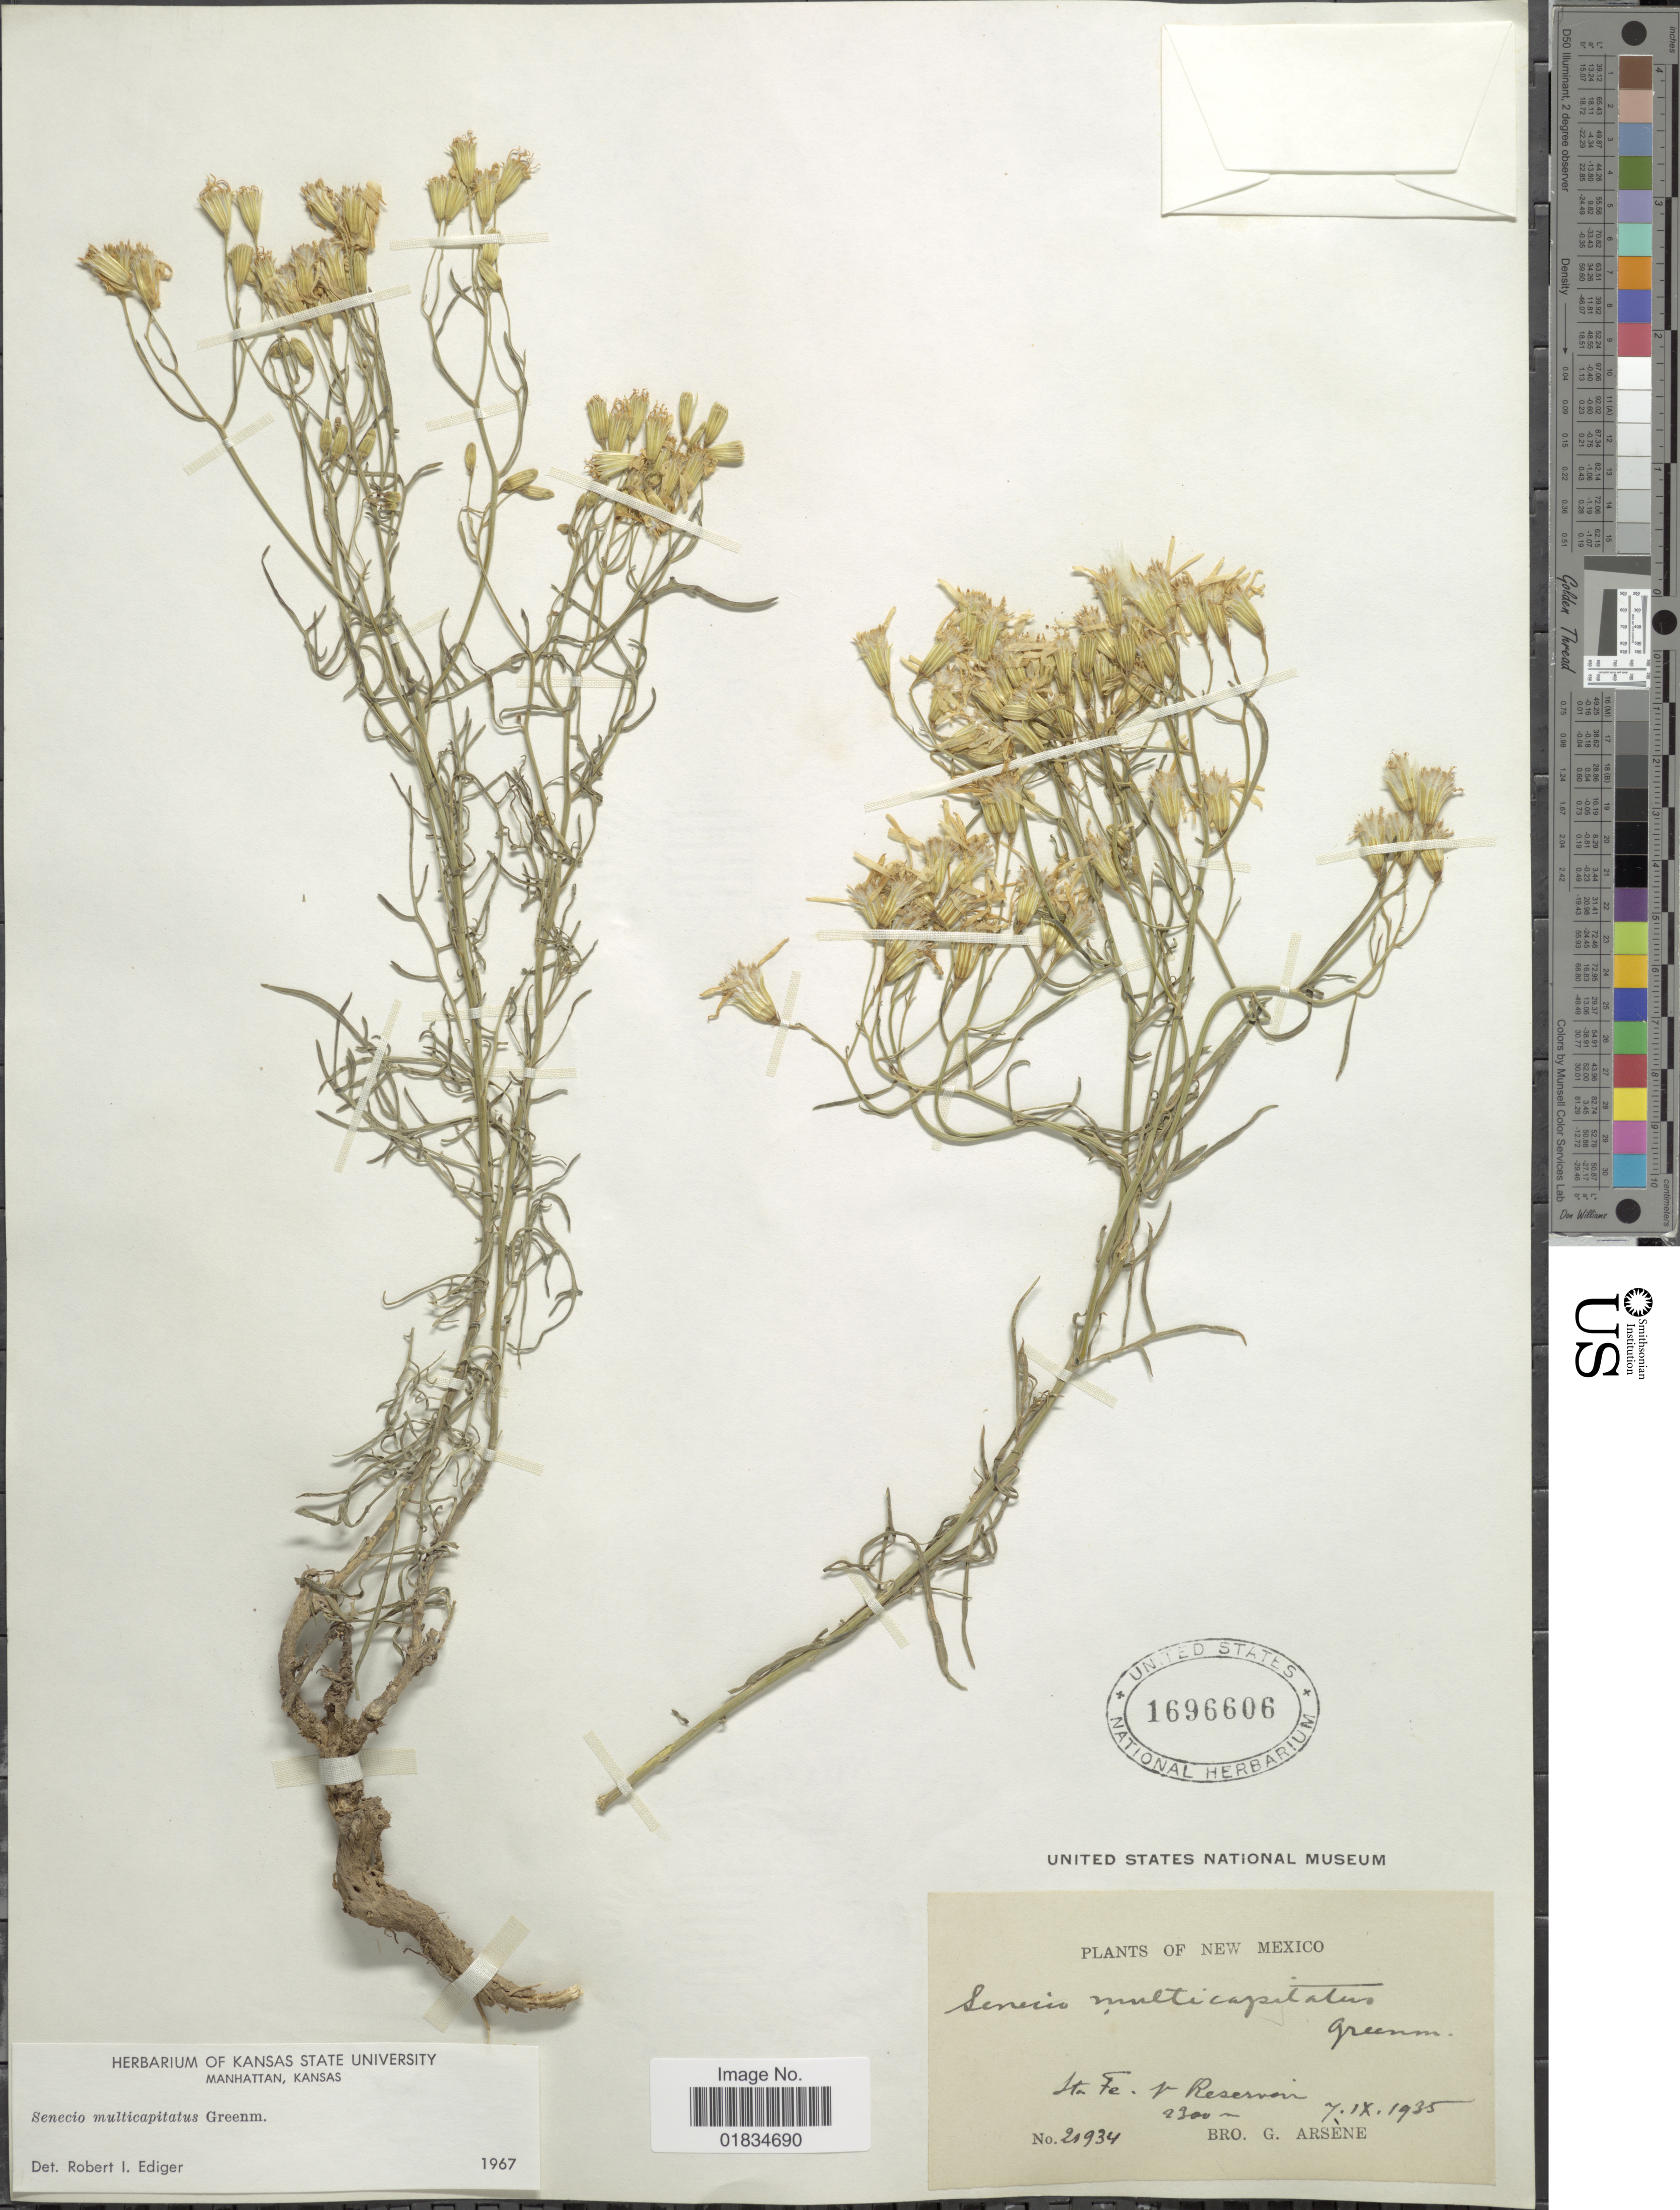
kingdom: Plantae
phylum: Tracheophyta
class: Magnoliopsida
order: Asterales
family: Asteraceae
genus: Senecio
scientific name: Senecio multicapitatus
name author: Greenm.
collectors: Bro. G. Arsène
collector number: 21934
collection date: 1935-09-07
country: United States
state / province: New Mexico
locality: Sta Fe, Reservoir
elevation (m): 2300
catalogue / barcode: US 1696606